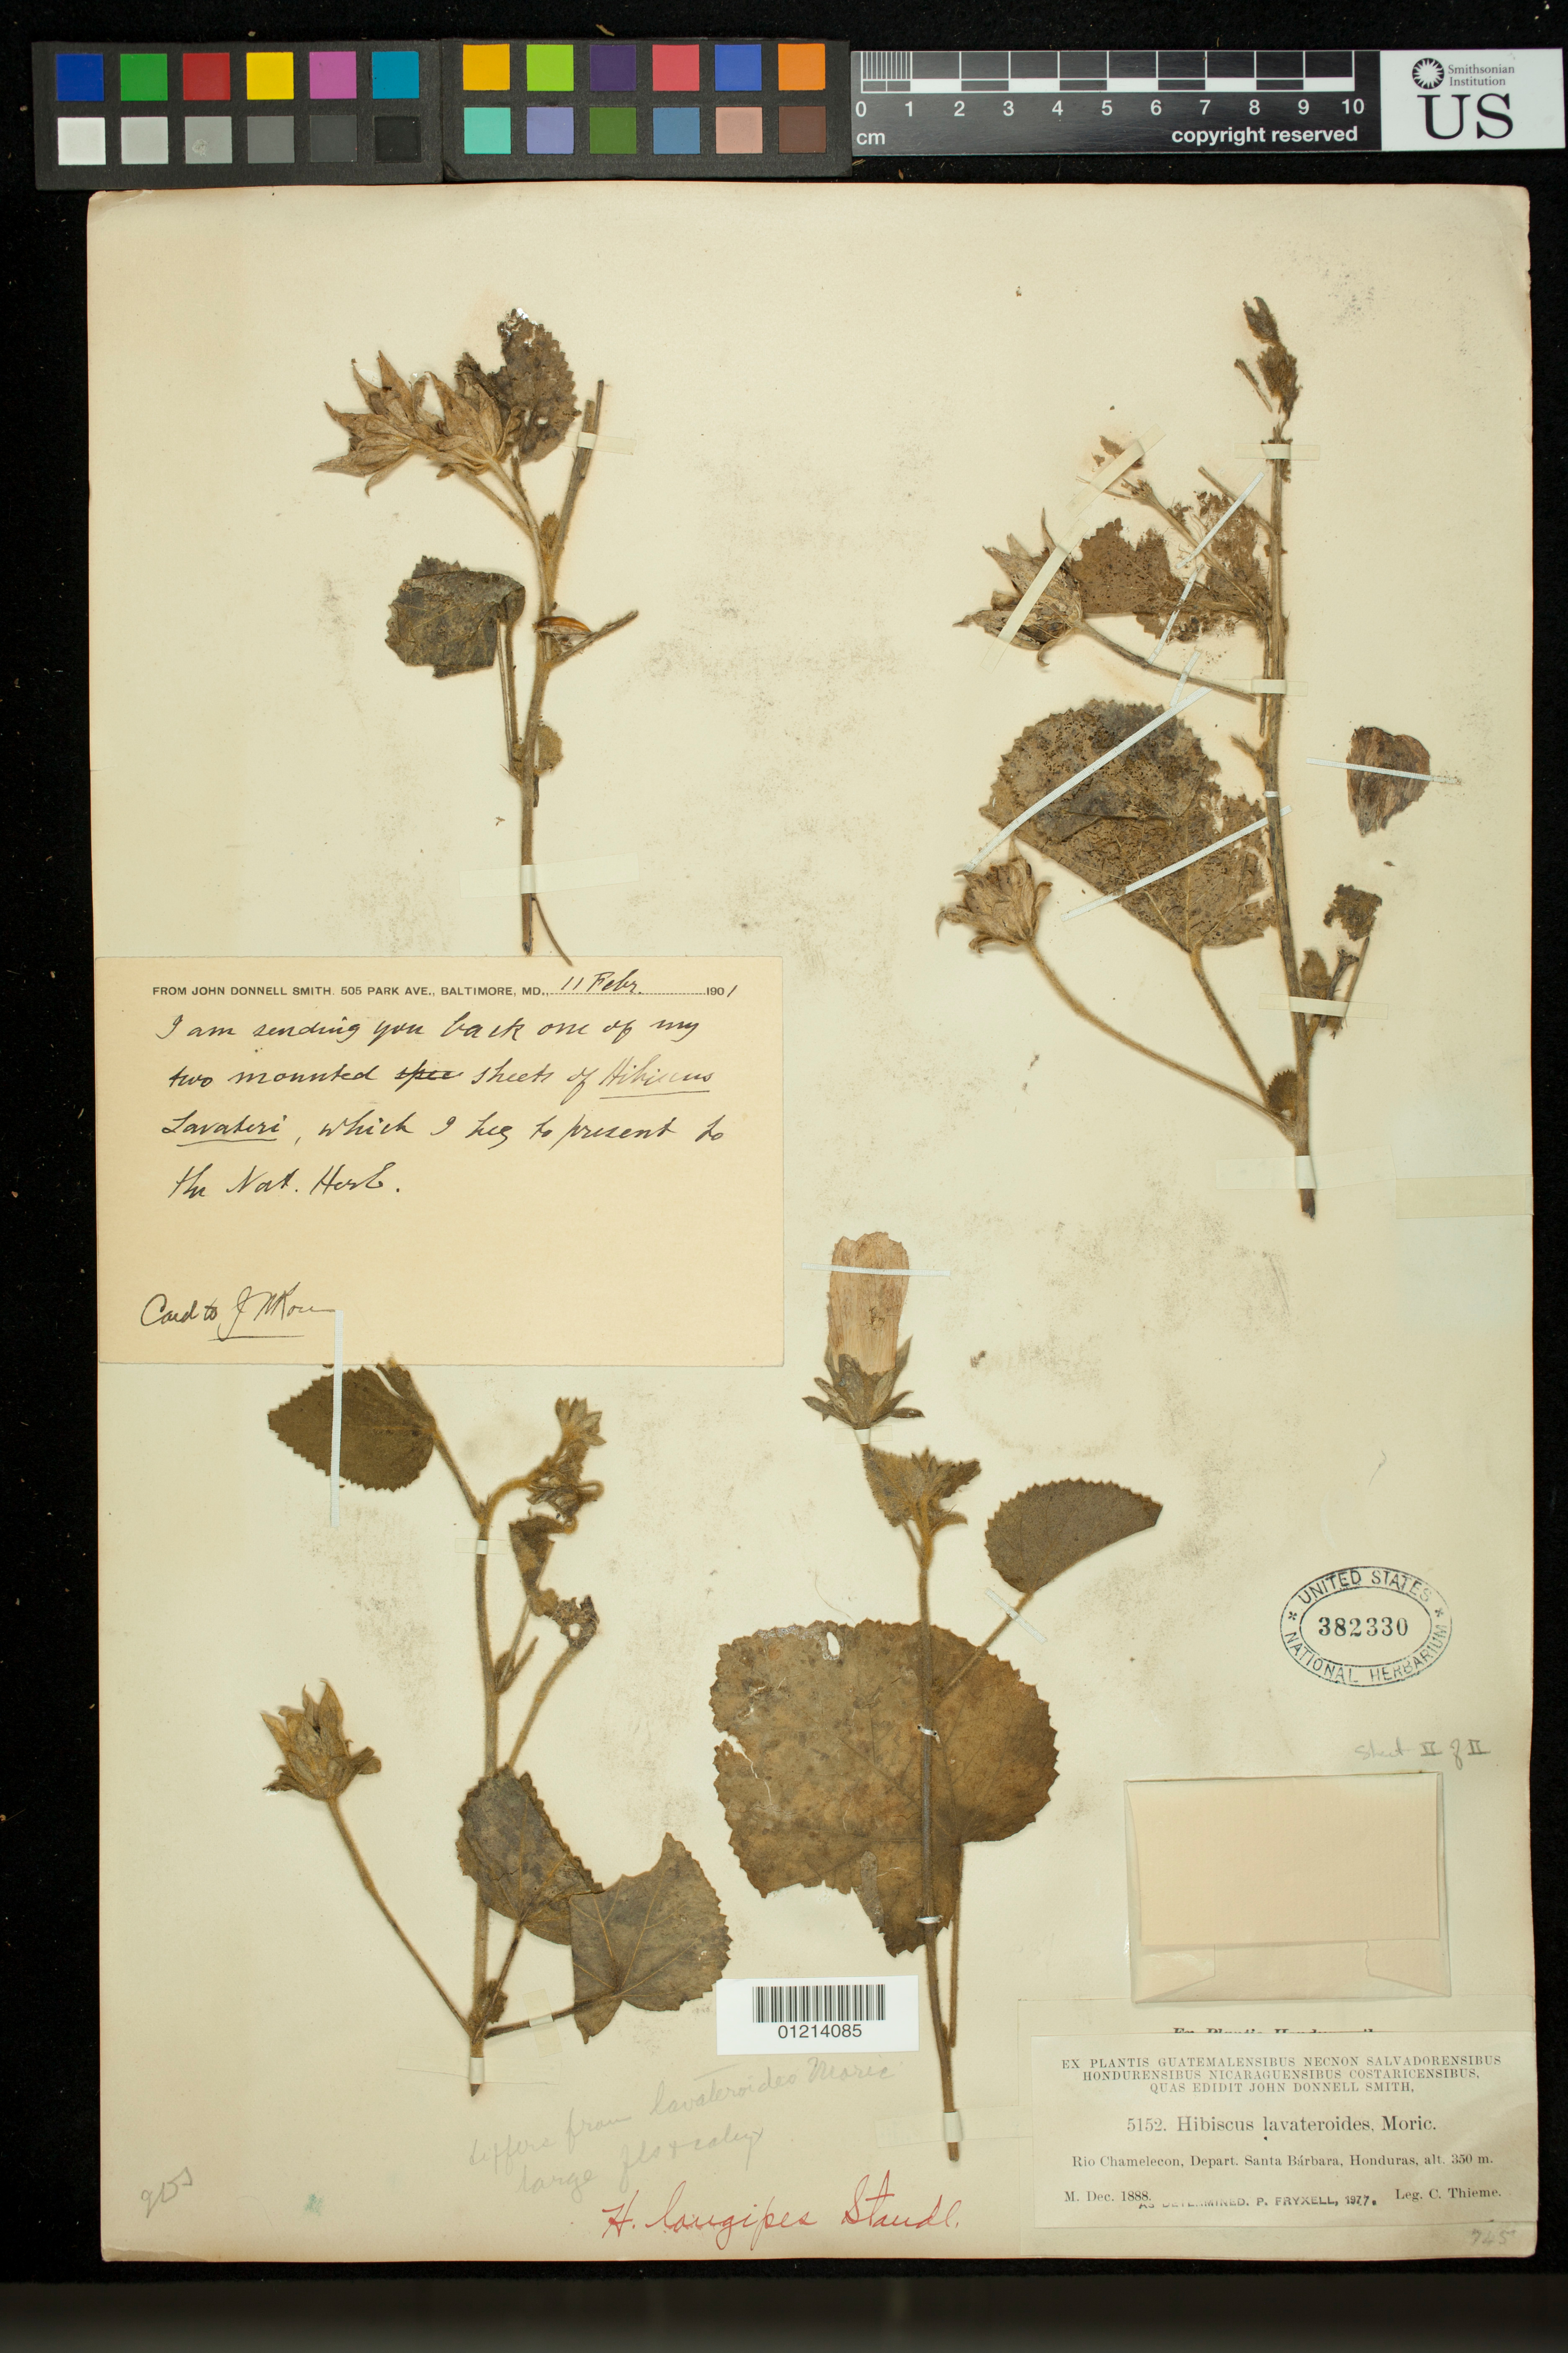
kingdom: Plantae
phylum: Tracheophyta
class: Magnoliopsida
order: Malvales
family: Malvaceae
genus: Hibiscus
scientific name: Hibiscus lavateroides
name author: Moric. ex Ser.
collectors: C. Thieme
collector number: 5152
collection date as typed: Dec 1888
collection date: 1888-12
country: Honduras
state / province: Santa Bárbara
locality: Rio Chamelecon, Depart. Santa Bárbara, Honduras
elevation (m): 350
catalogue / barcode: US 382330